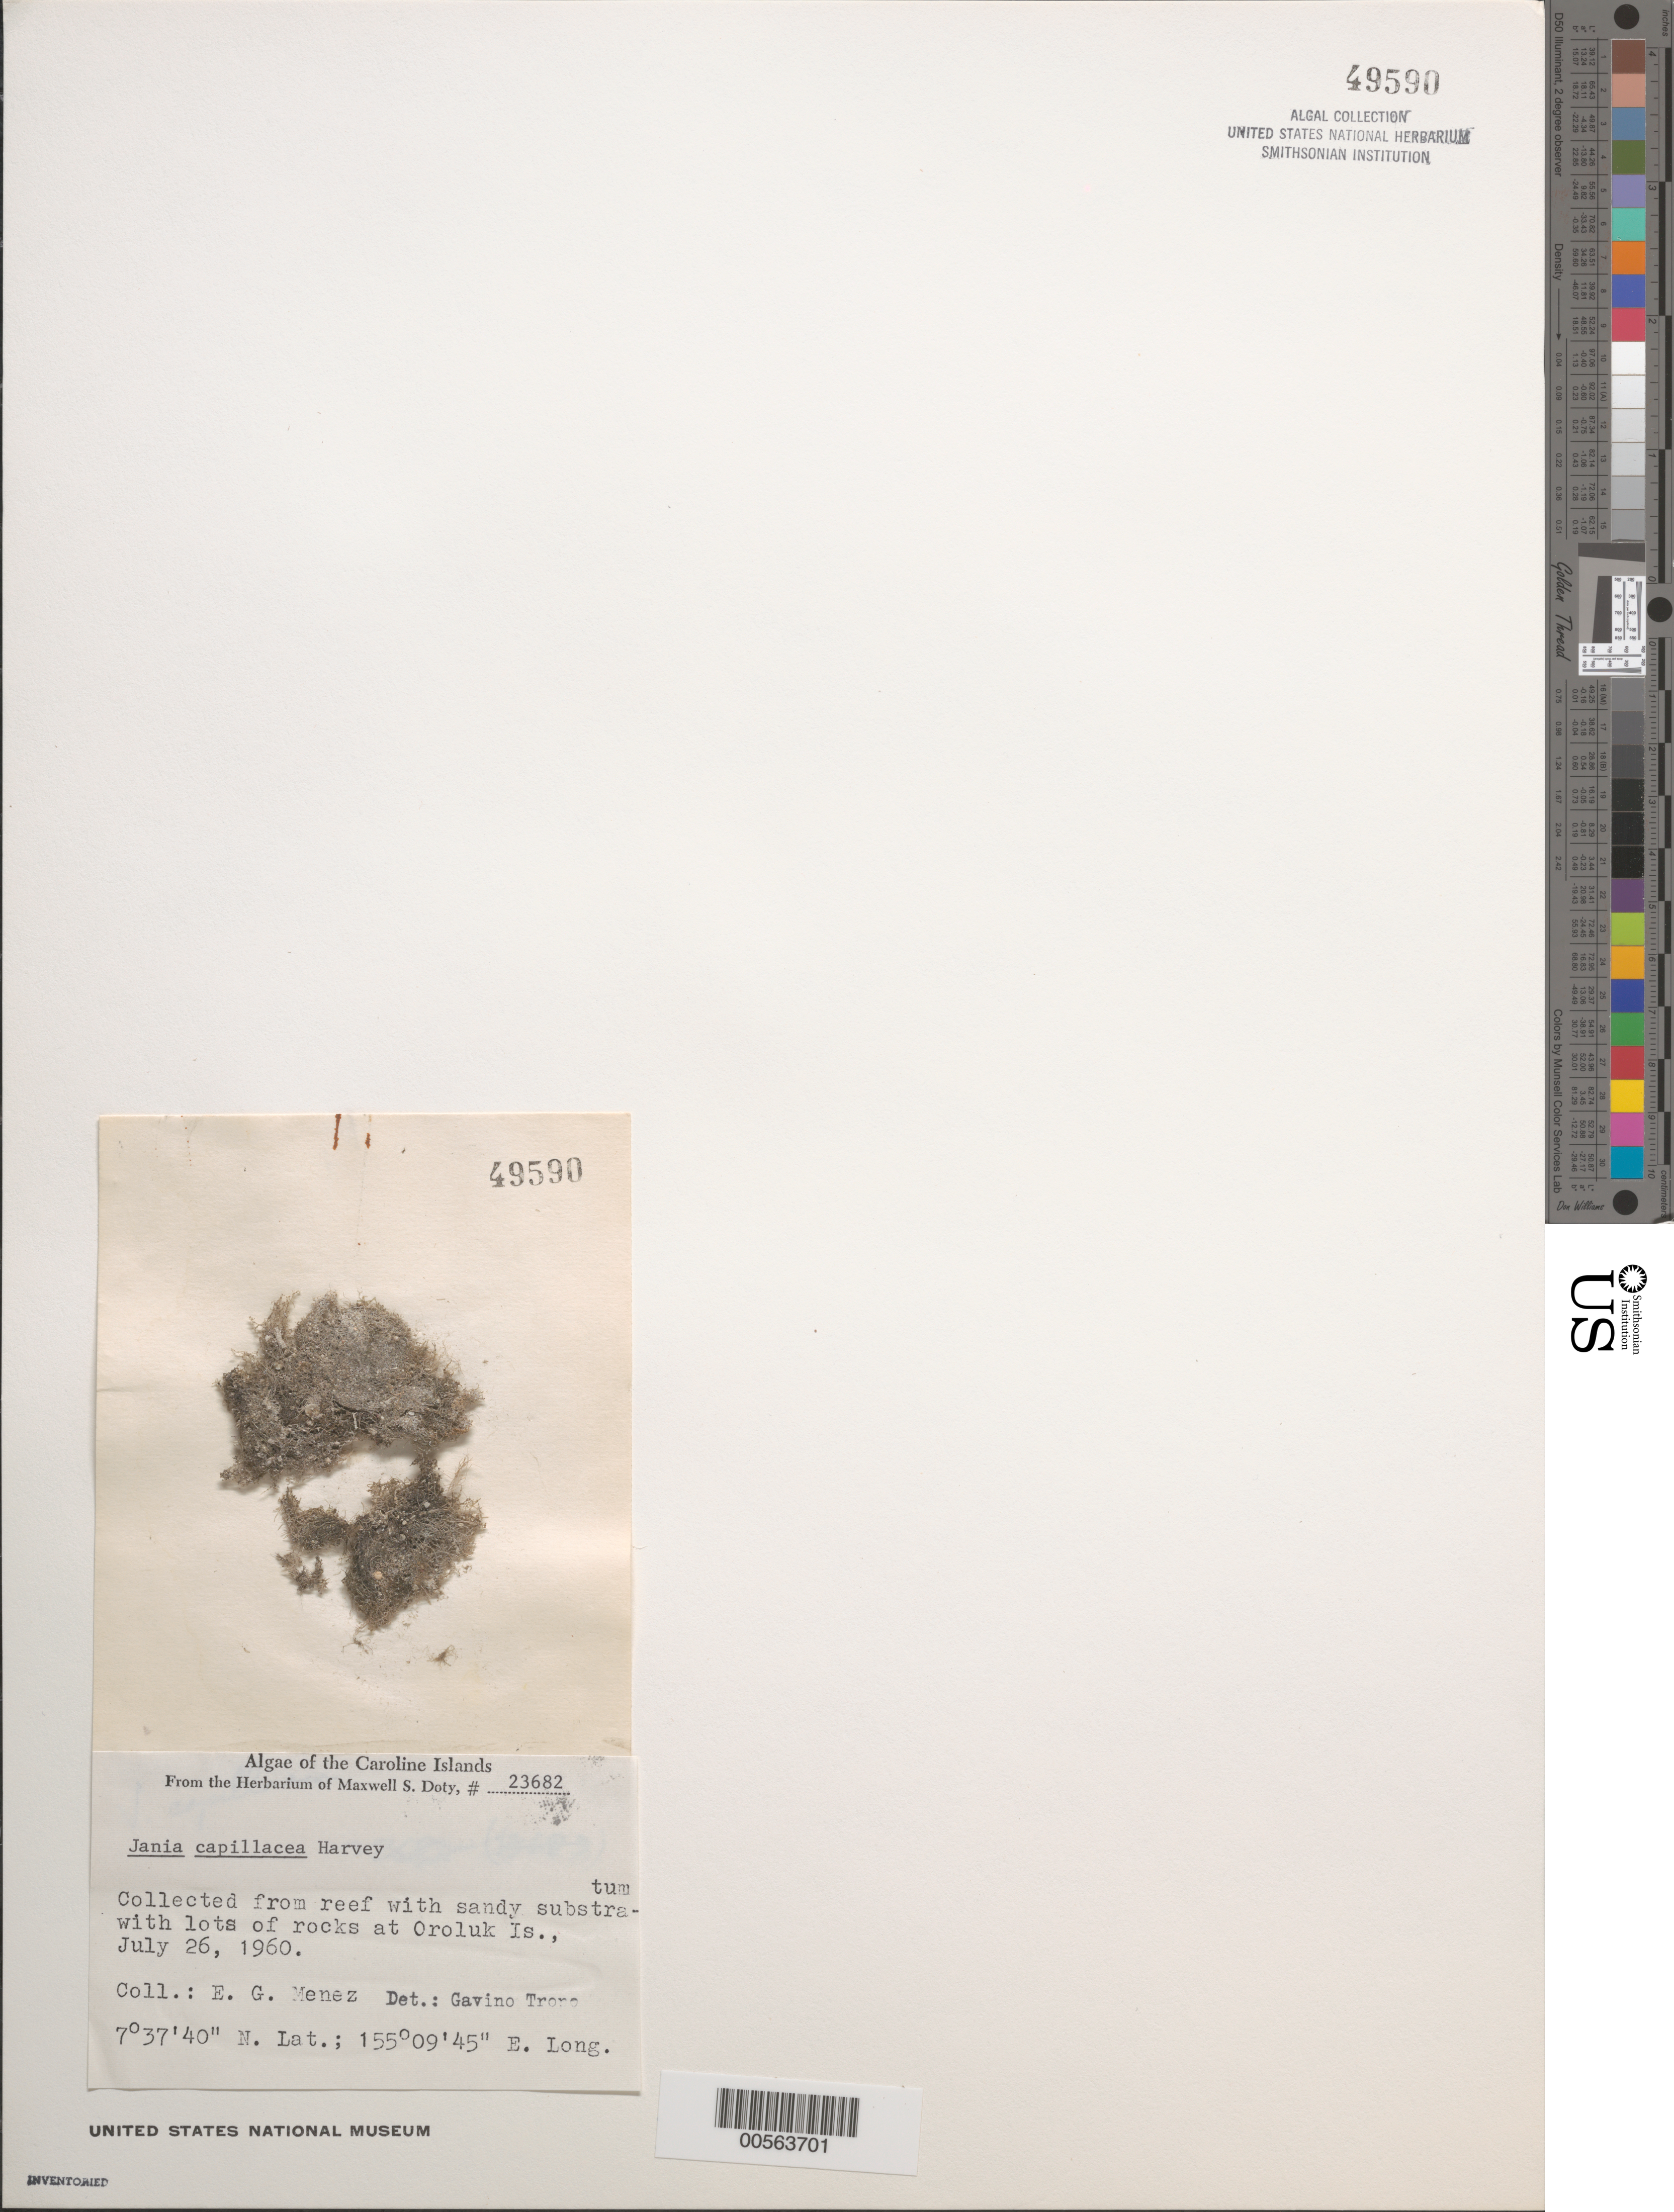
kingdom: Plantae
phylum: Rhodophyta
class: Florideophyceae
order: Corallinales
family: Corallinaceae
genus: Jania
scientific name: Jania capillacea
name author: Harv.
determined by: Trono, Gavino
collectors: Meñez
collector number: MSD 23682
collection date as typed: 26 Jul 1960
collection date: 1960-07-26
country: Micronesia, Federated States of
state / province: Pohnpei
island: Oroluk Atoll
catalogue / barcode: US 49590